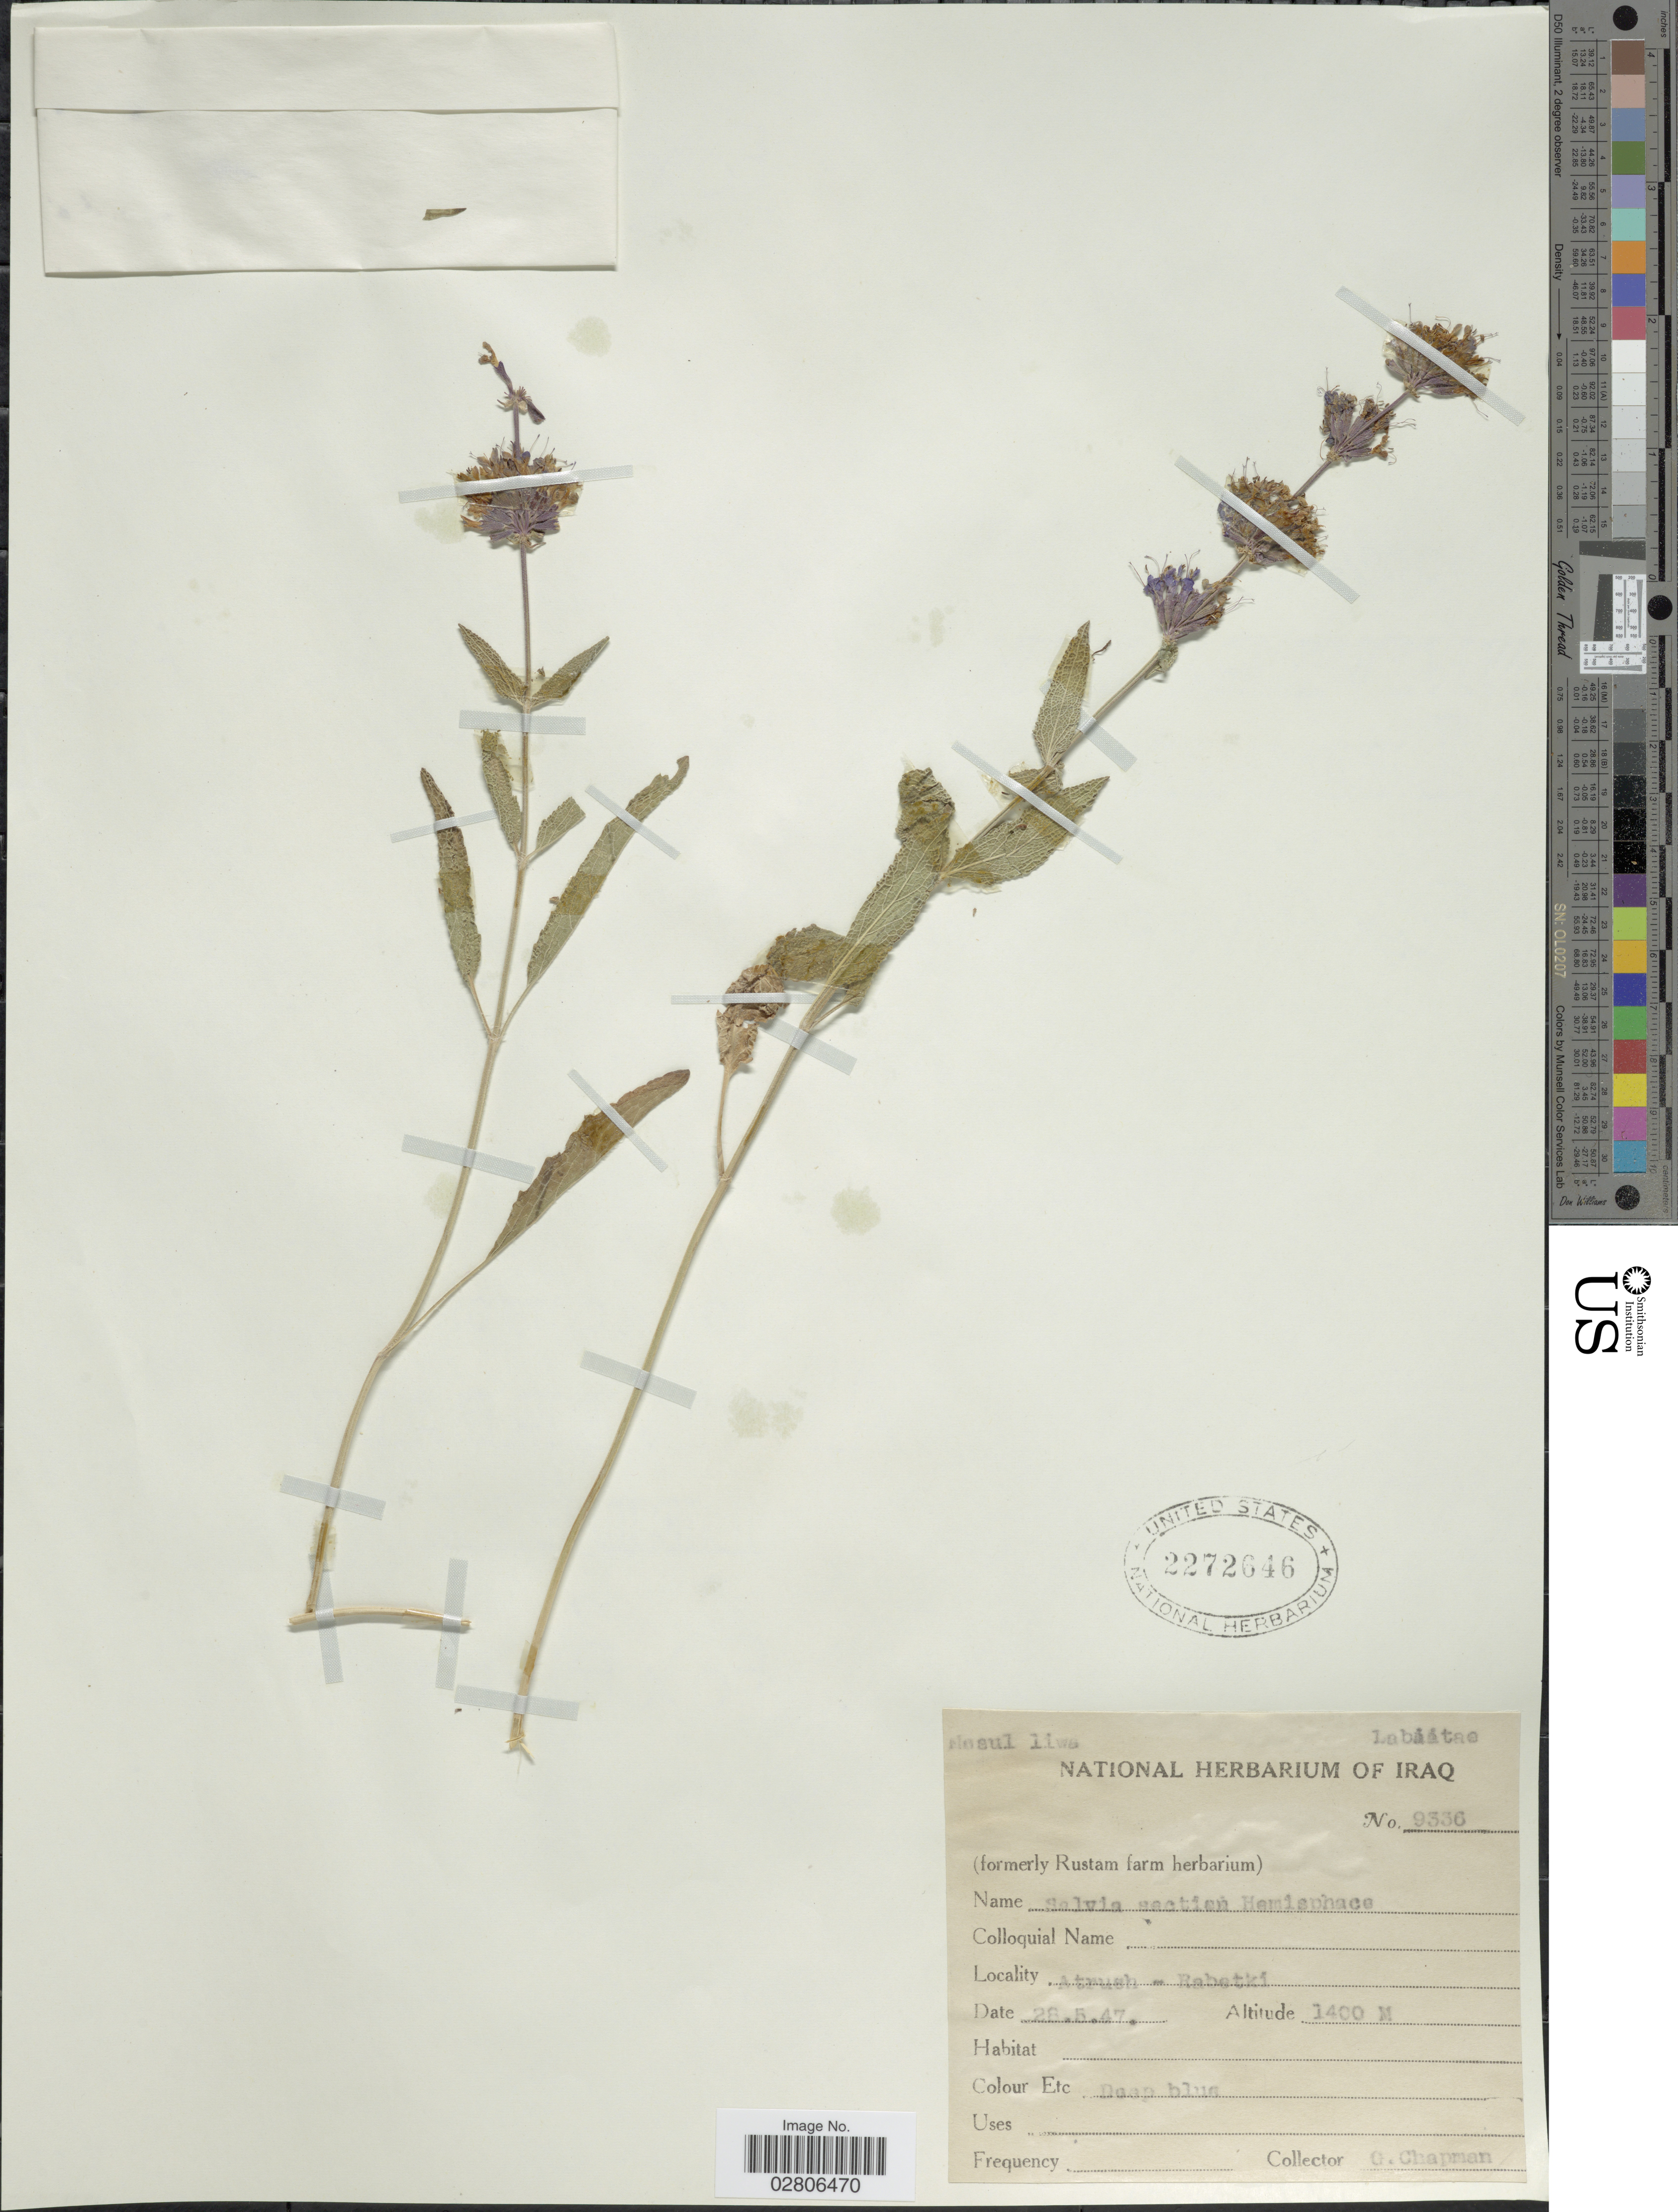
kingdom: Plantae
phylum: Tracheophyta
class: Magnoliopsida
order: Lamiales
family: Lamiaceae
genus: Salvia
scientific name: Salvia sp.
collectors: G. S. Chapman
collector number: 9336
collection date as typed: Transcribed d/m/y: 28/5/47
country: Iraq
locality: Atrush - Rabetki. Mosul liwa.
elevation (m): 1400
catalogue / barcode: US 2272646